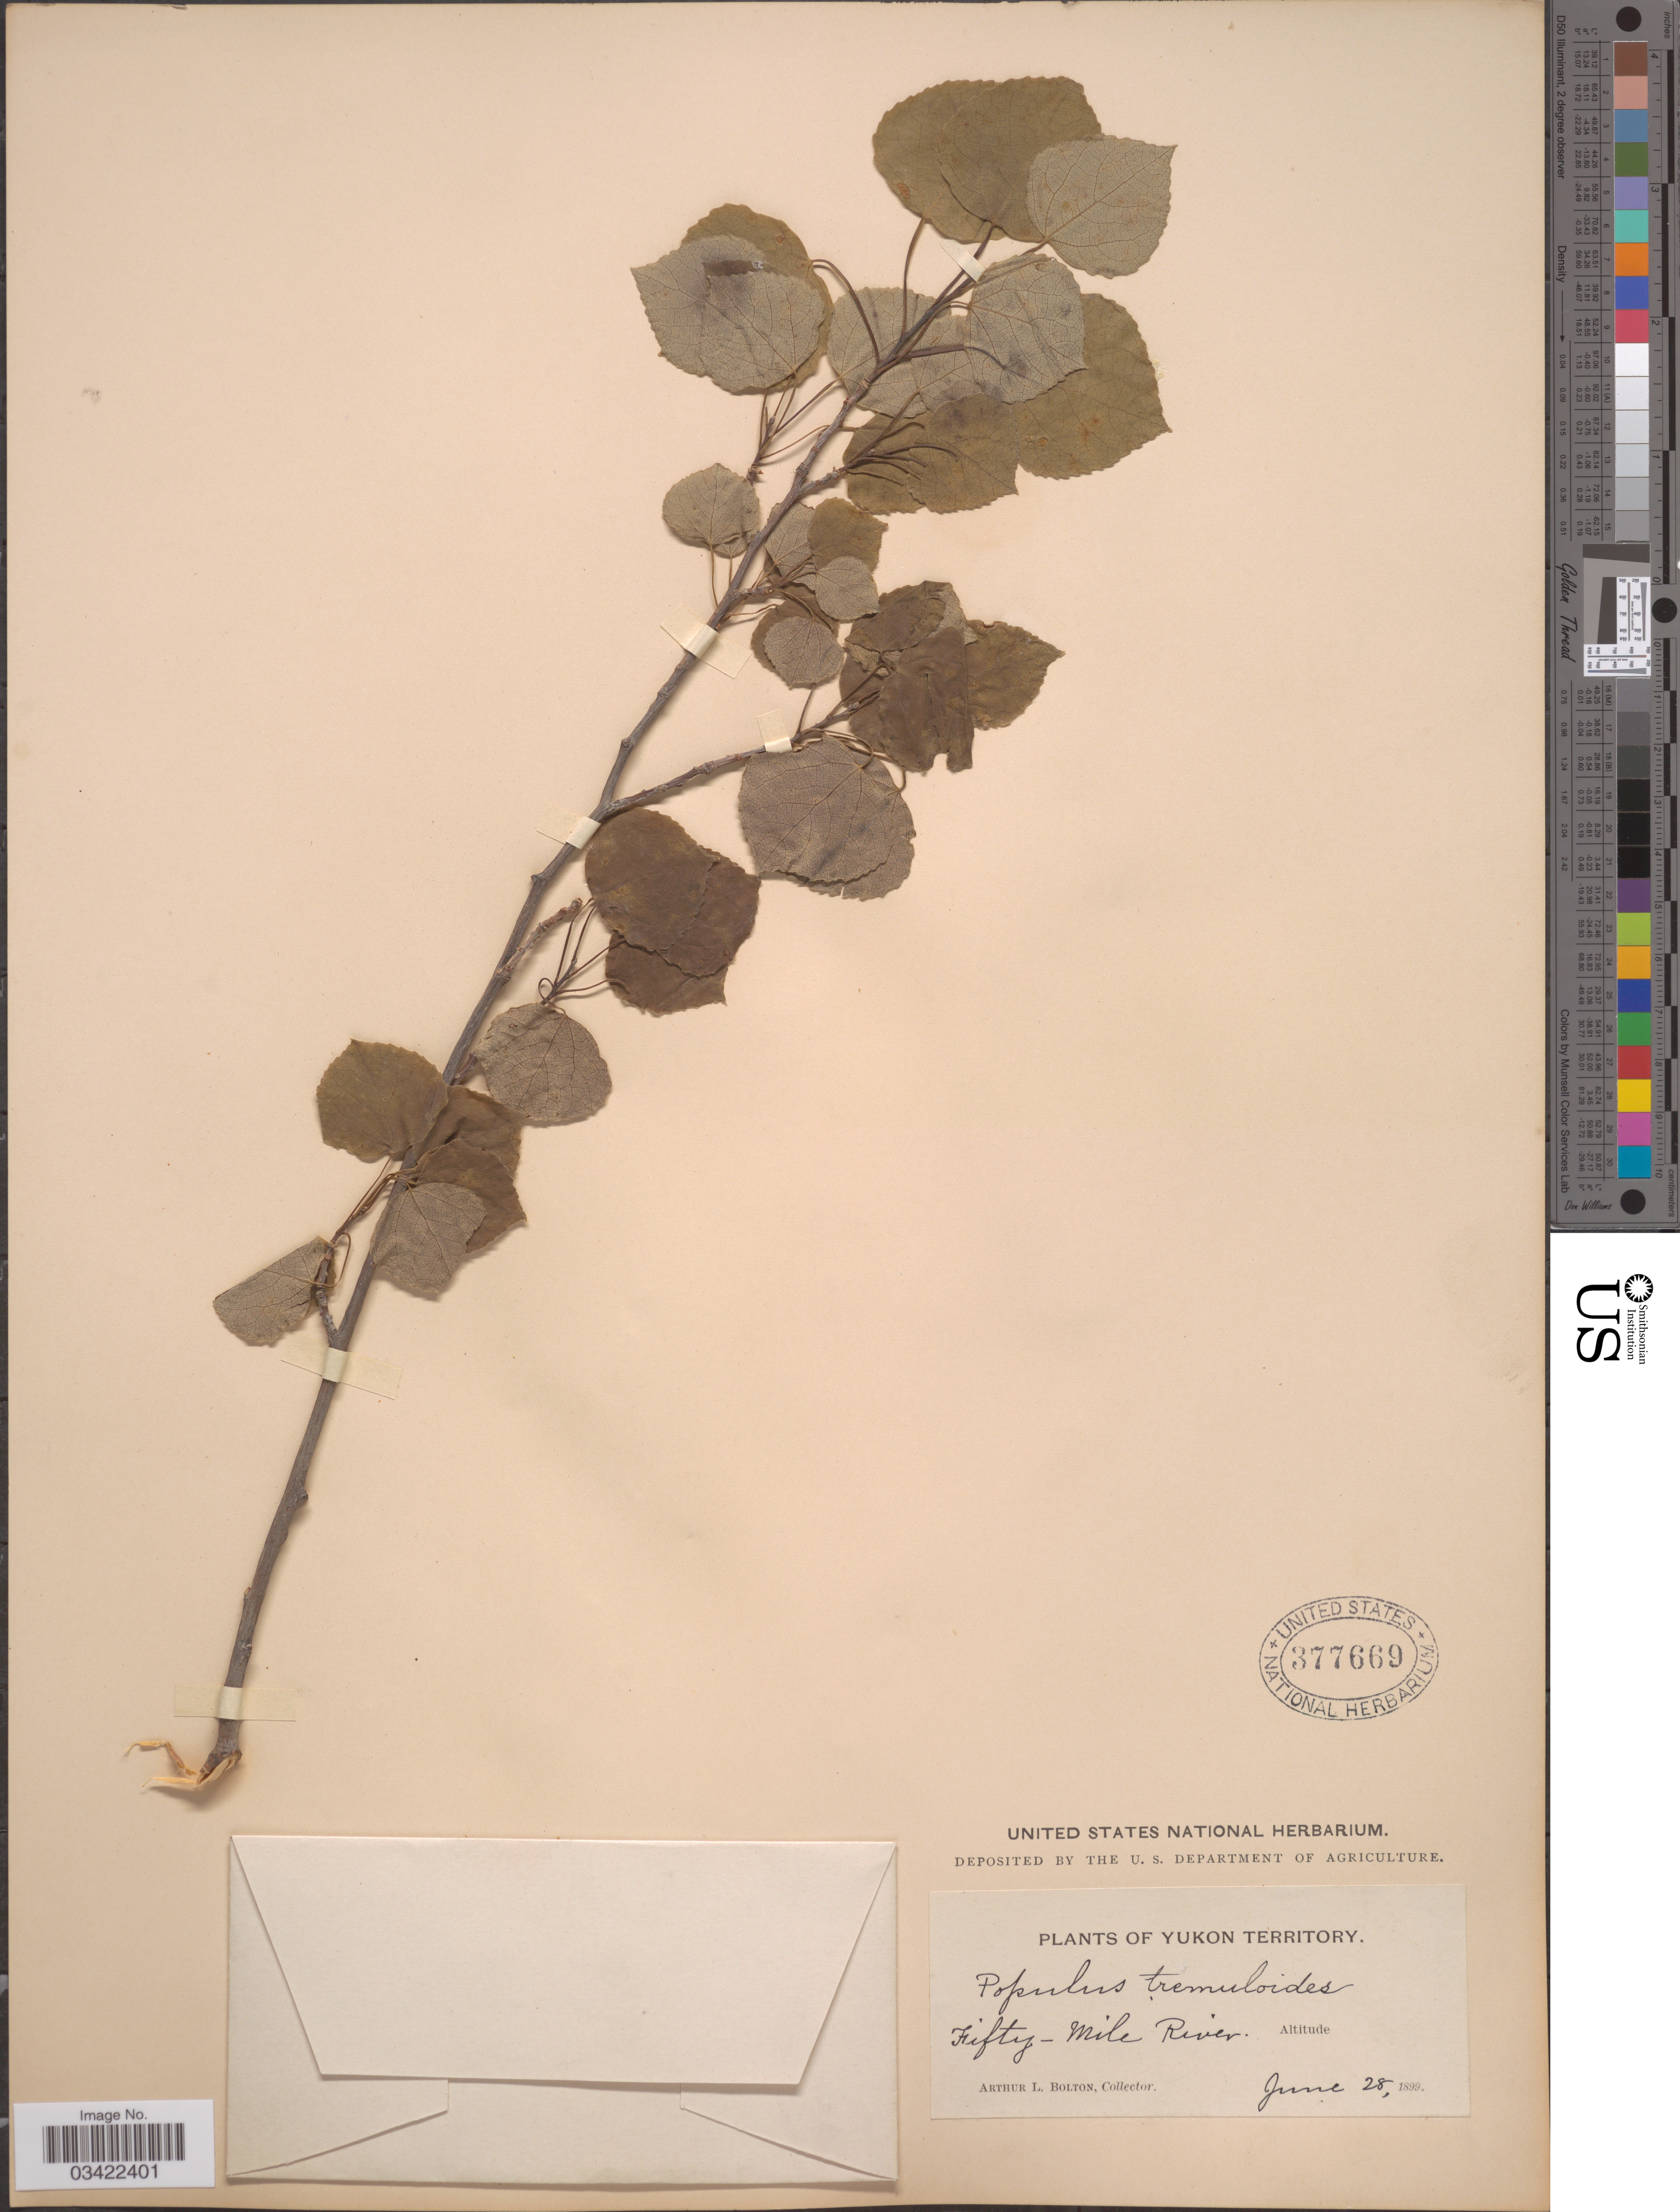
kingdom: Plantae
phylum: Tracheophyta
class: Magnoliopsida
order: Malpighiales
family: Salicaceae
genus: Populus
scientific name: Populus tremuloides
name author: Michx.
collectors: A. Bolton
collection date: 1899-06-28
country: Canada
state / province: Yukon Territory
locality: Fifty-Mile River.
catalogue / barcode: US 377669